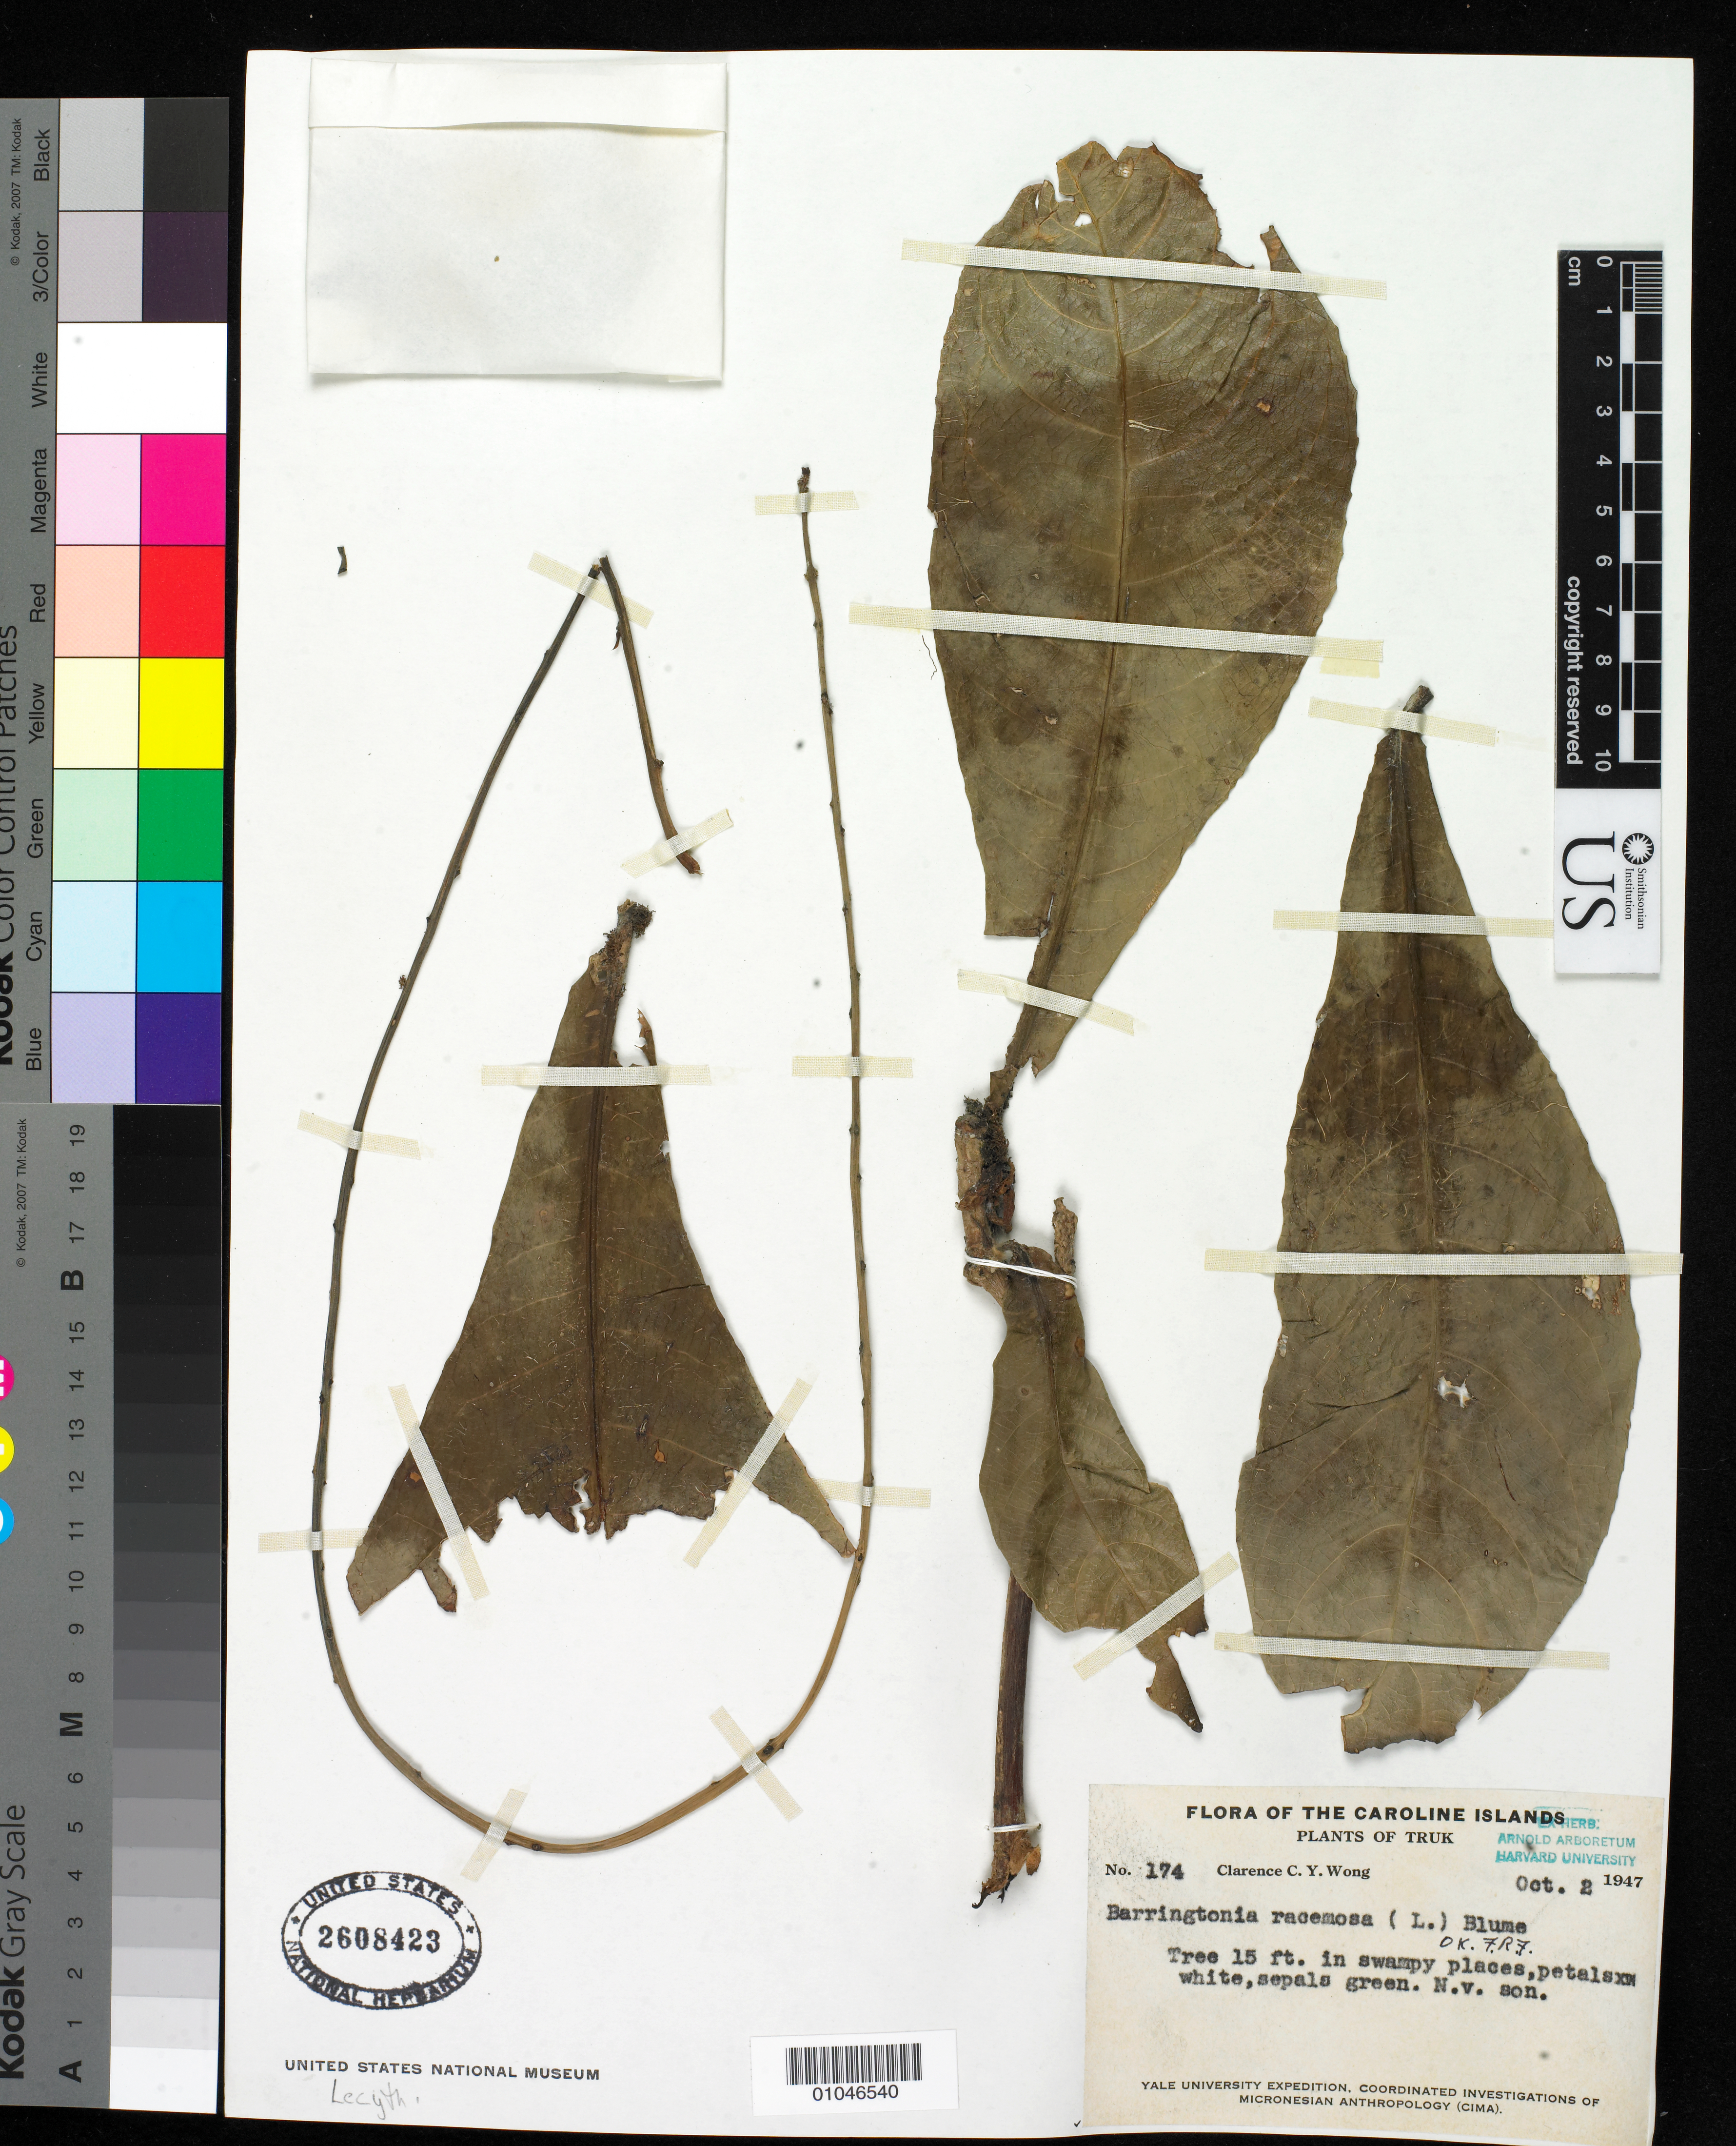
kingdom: Plantae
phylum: Tracheophyta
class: Magnoliopsida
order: Ericales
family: Lecythidaceae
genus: Barringtonia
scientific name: Barringtonia racemosa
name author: (L.) Spreng.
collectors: C. Wong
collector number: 174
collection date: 1947-10-02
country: Micronesia, Federated States of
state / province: Truk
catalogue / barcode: US 2608423